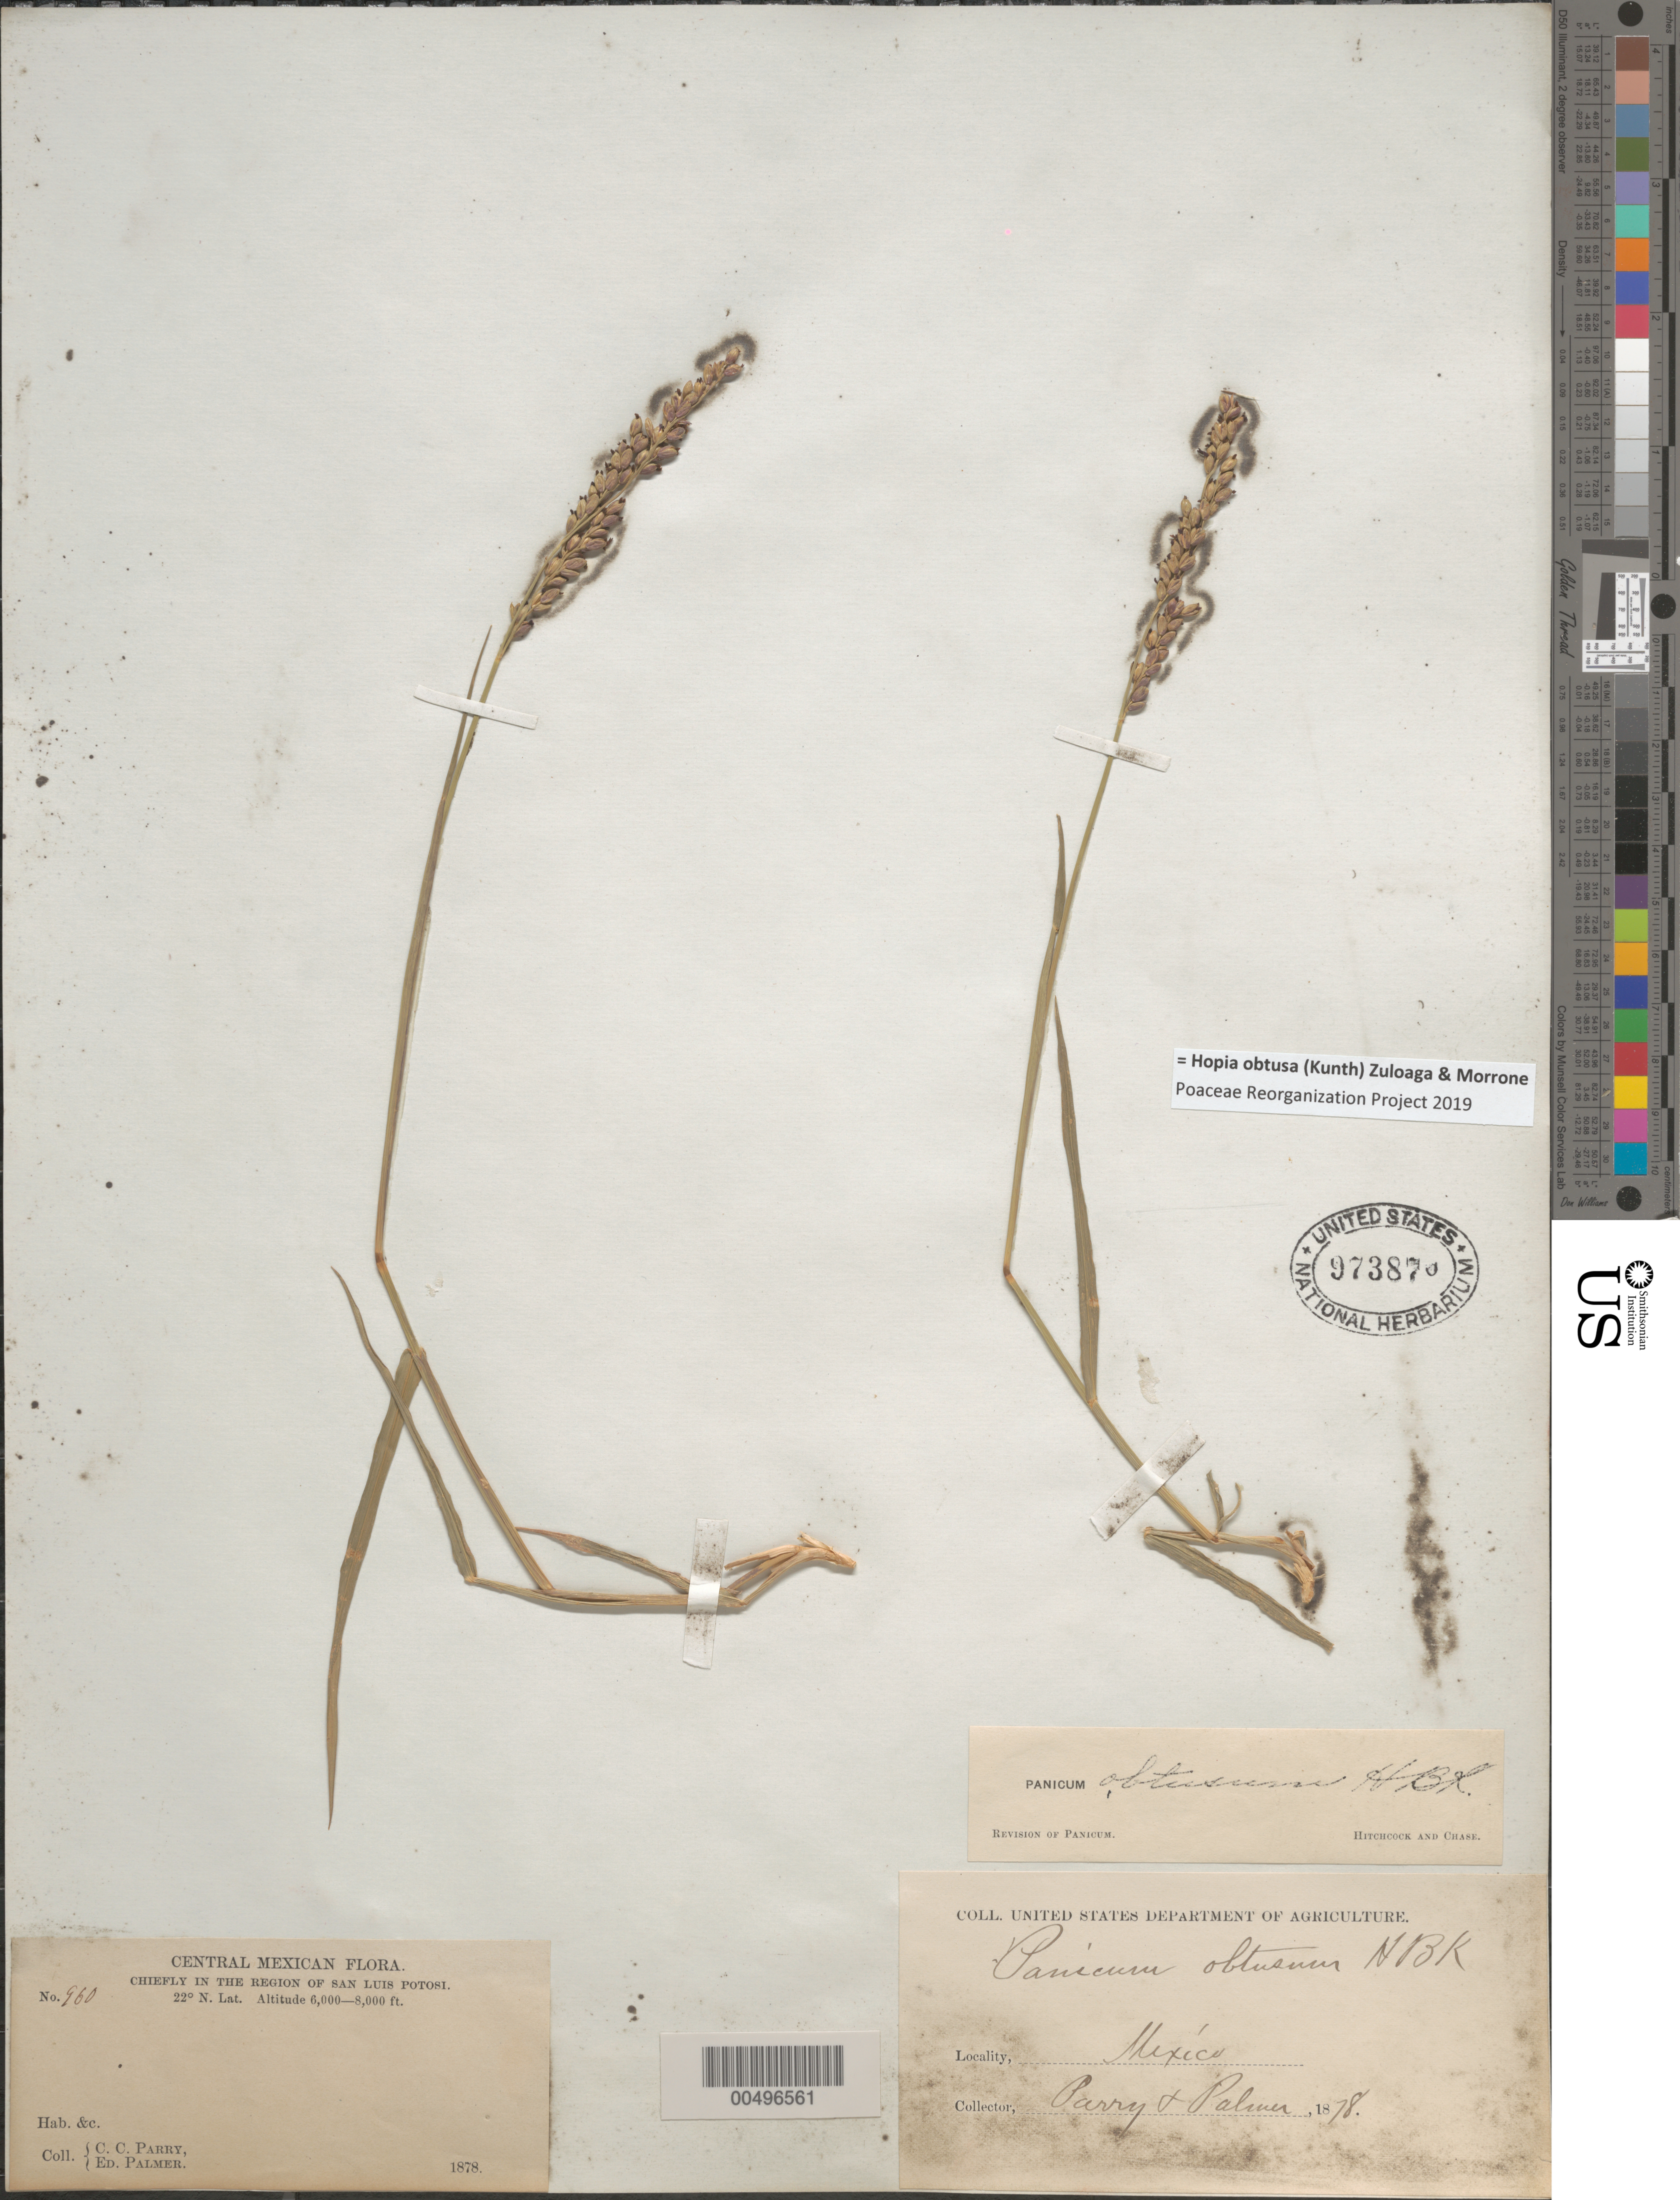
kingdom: Plantae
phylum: Tracheophyta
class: Liliopsida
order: Poales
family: Poaceae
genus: Panicum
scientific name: Panicum obtusum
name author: Kunth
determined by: Hitchcock, A. S.; Chase, [M.] A.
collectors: C. C. Parry & E. Palmer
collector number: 960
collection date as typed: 1878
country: Mexico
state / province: San Luis Potosi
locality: (lat/long recorded as: lat=22:0:0:N long=:::W)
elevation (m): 1829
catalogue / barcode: US 973870